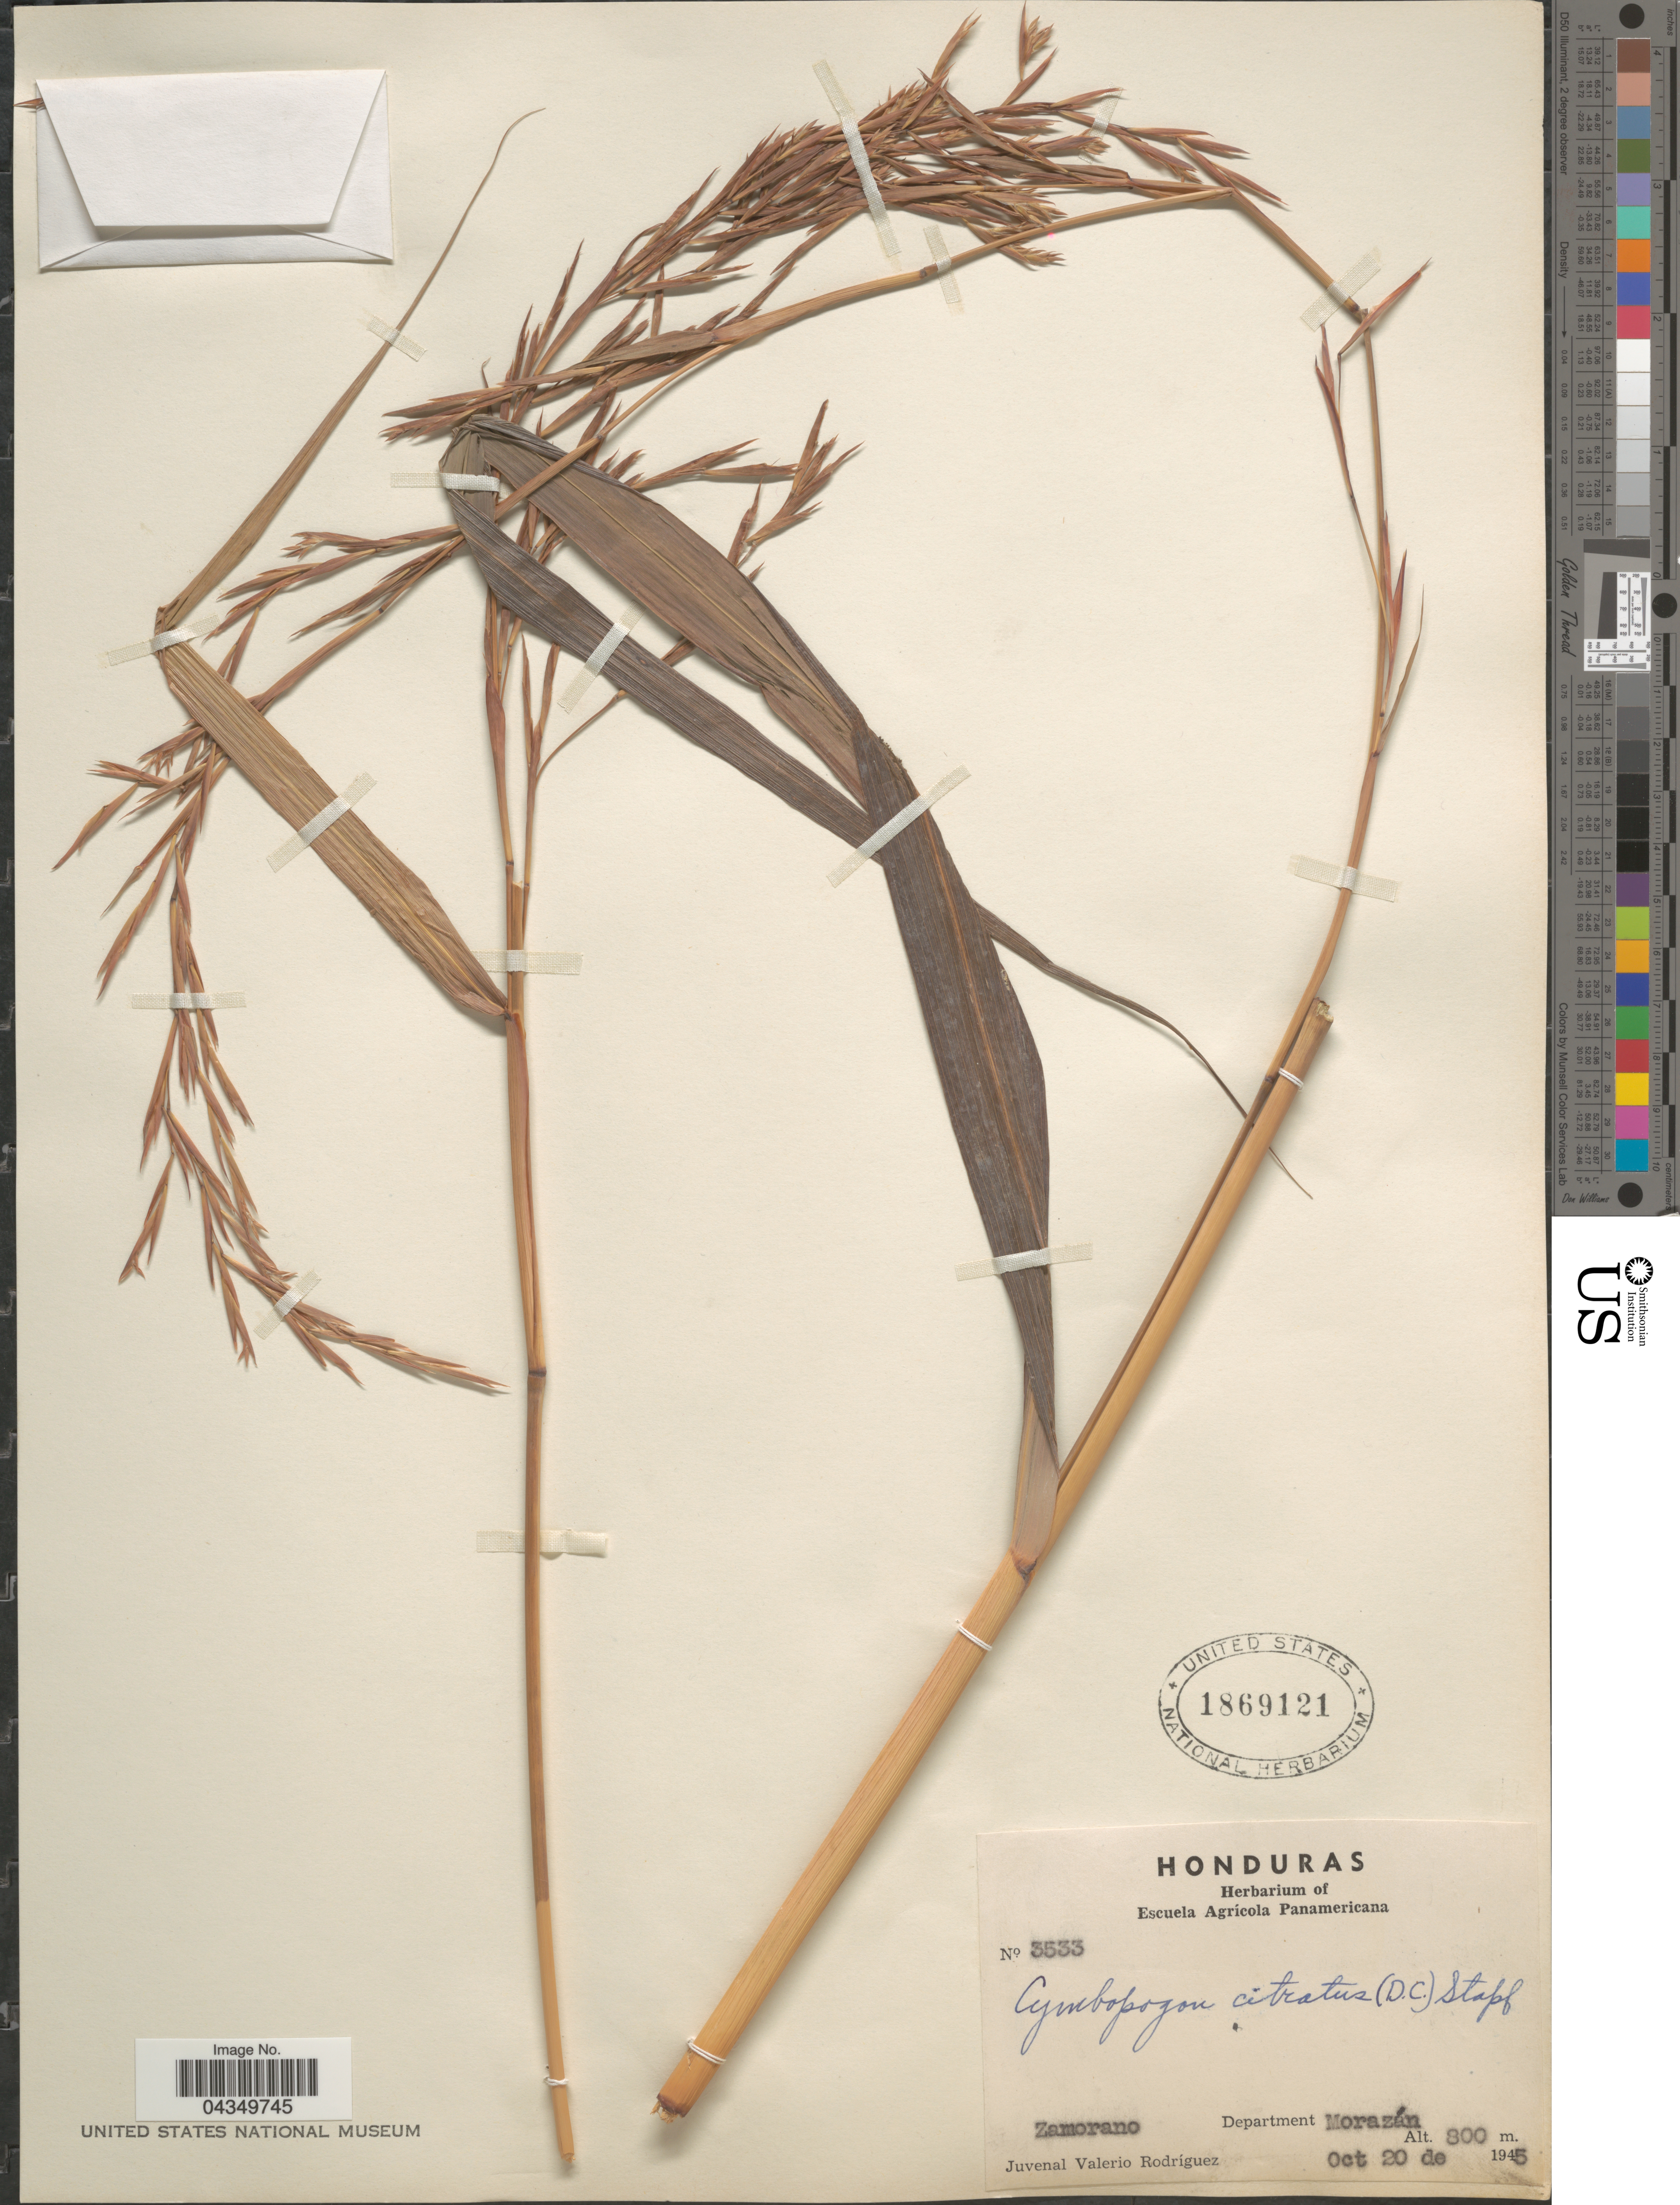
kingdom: Plantae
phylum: Tracheophyta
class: Liliopsida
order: Poales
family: Poaceae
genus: Cymbopogon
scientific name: Cymbopogon citratus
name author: (DC.) Stapf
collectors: J. Valerio R.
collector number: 3533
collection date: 1945-10-20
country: Honduras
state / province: Fco. Morazán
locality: Zamorano. Department Morazán.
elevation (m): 800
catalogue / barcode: US 1869121